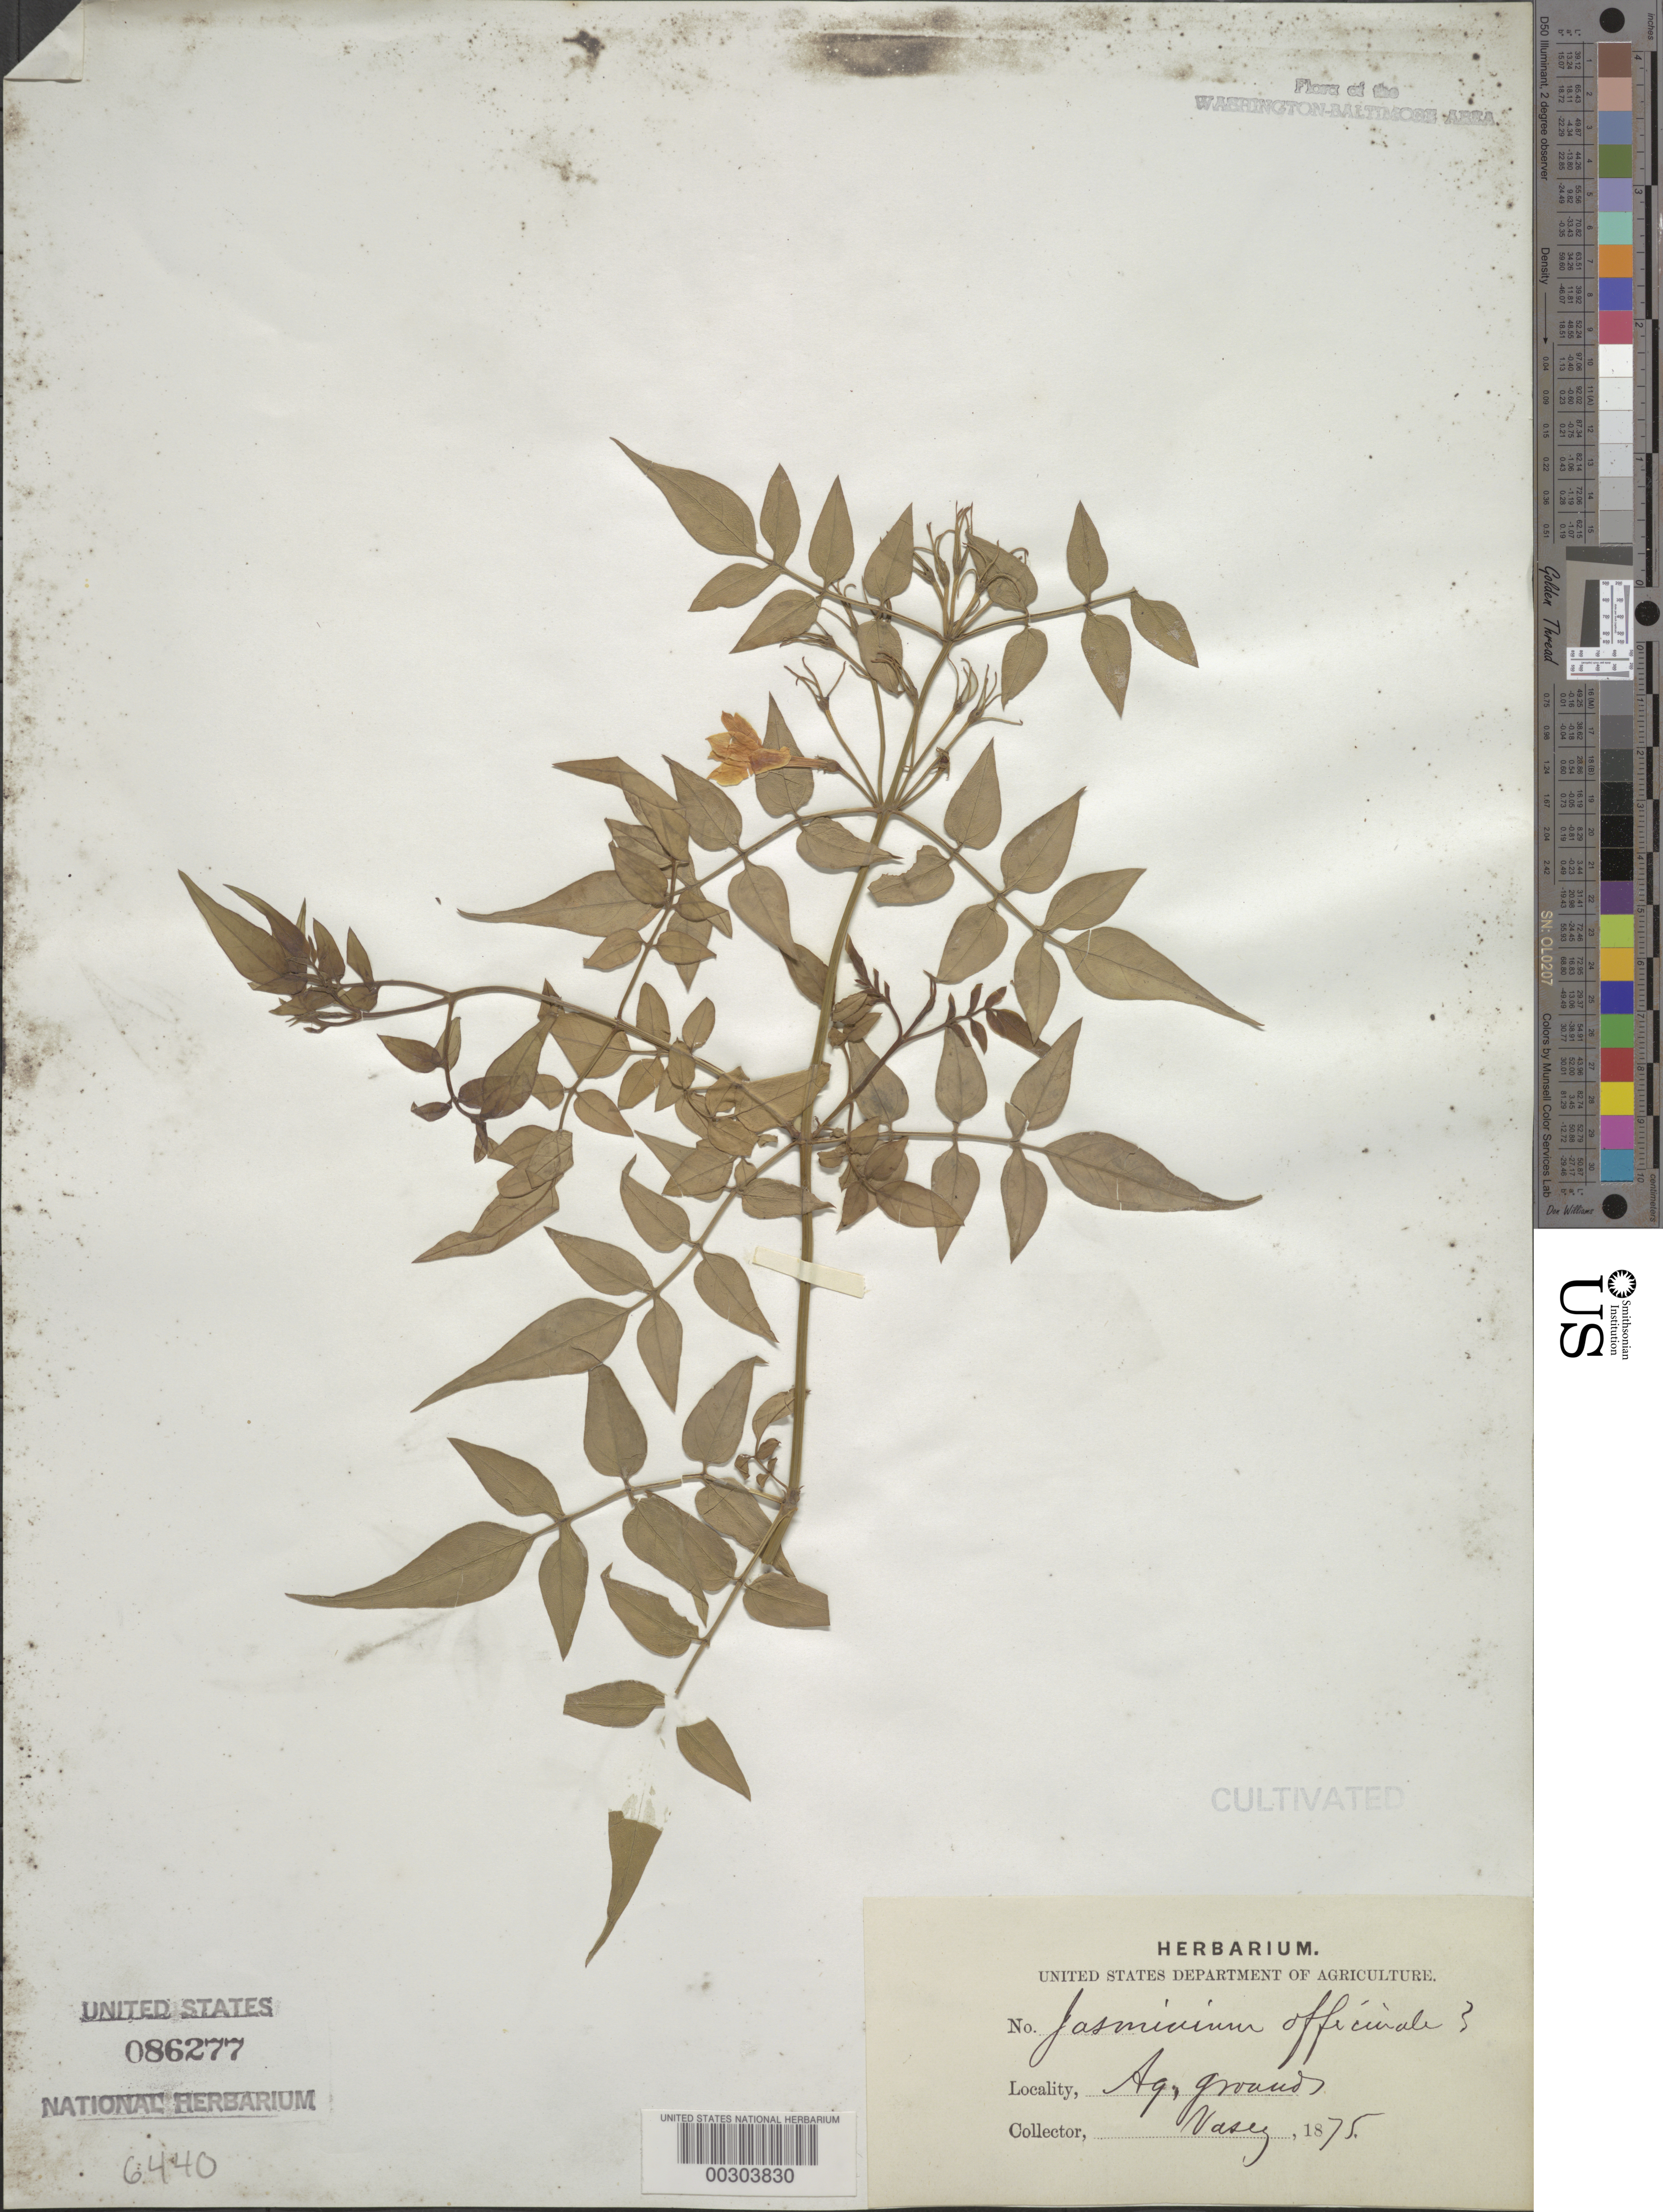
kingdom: Plantae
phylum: Tracheophyta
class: Magnoliopsida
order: Lamiales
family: Oleaceae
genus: Jasminum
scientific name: Jasminum officinale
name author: L.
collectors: G. R. Vasey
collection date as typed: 1875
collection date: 1875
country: United States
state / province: District of Columbia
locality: Department of Agriculture grounds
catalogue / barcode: US 86277